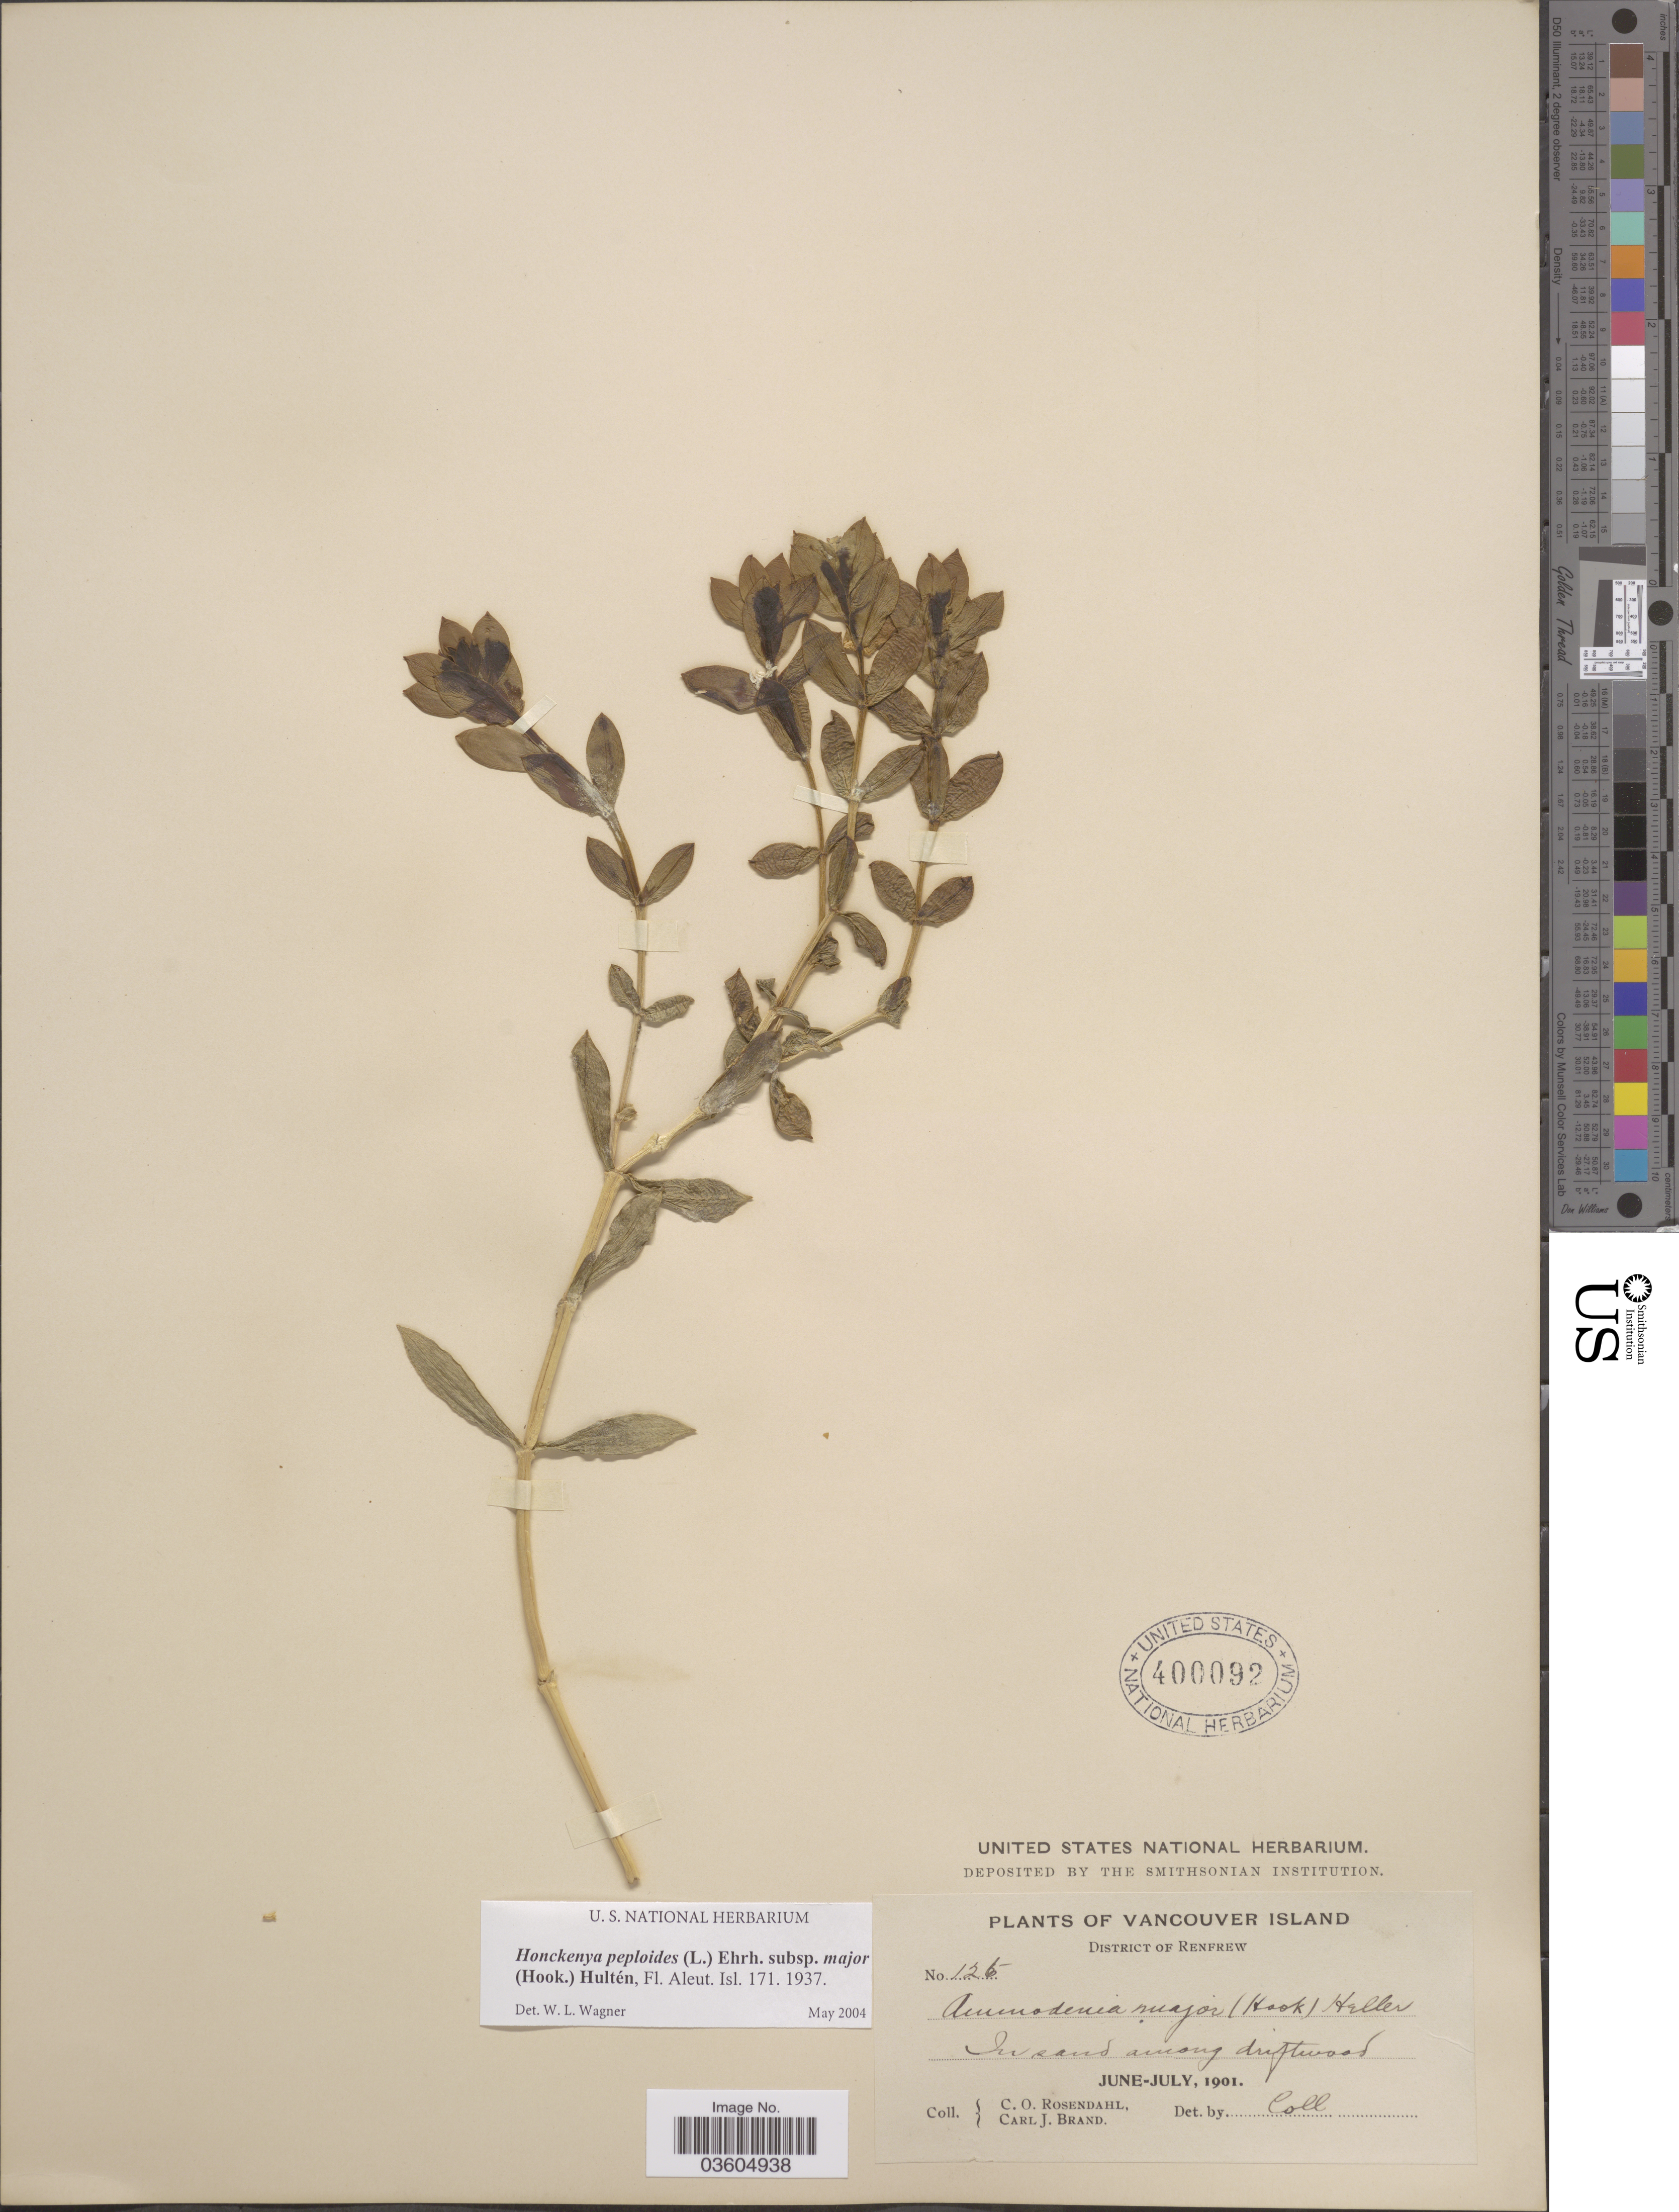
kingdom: Plantae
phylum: Tracheophyta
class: Magnoliopsida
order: Caryophyllales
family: Caryophyllaceae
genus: Honckenya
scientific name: Honckenya peploides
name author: (L.) Ehrh.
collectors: C. O. Rosendahl & C. J. Brand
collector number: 126*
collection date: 1901-06/1901-07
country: Canada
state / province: British Columbia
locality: Vancouver Island. District of Renfrew.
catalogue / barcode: US 400092